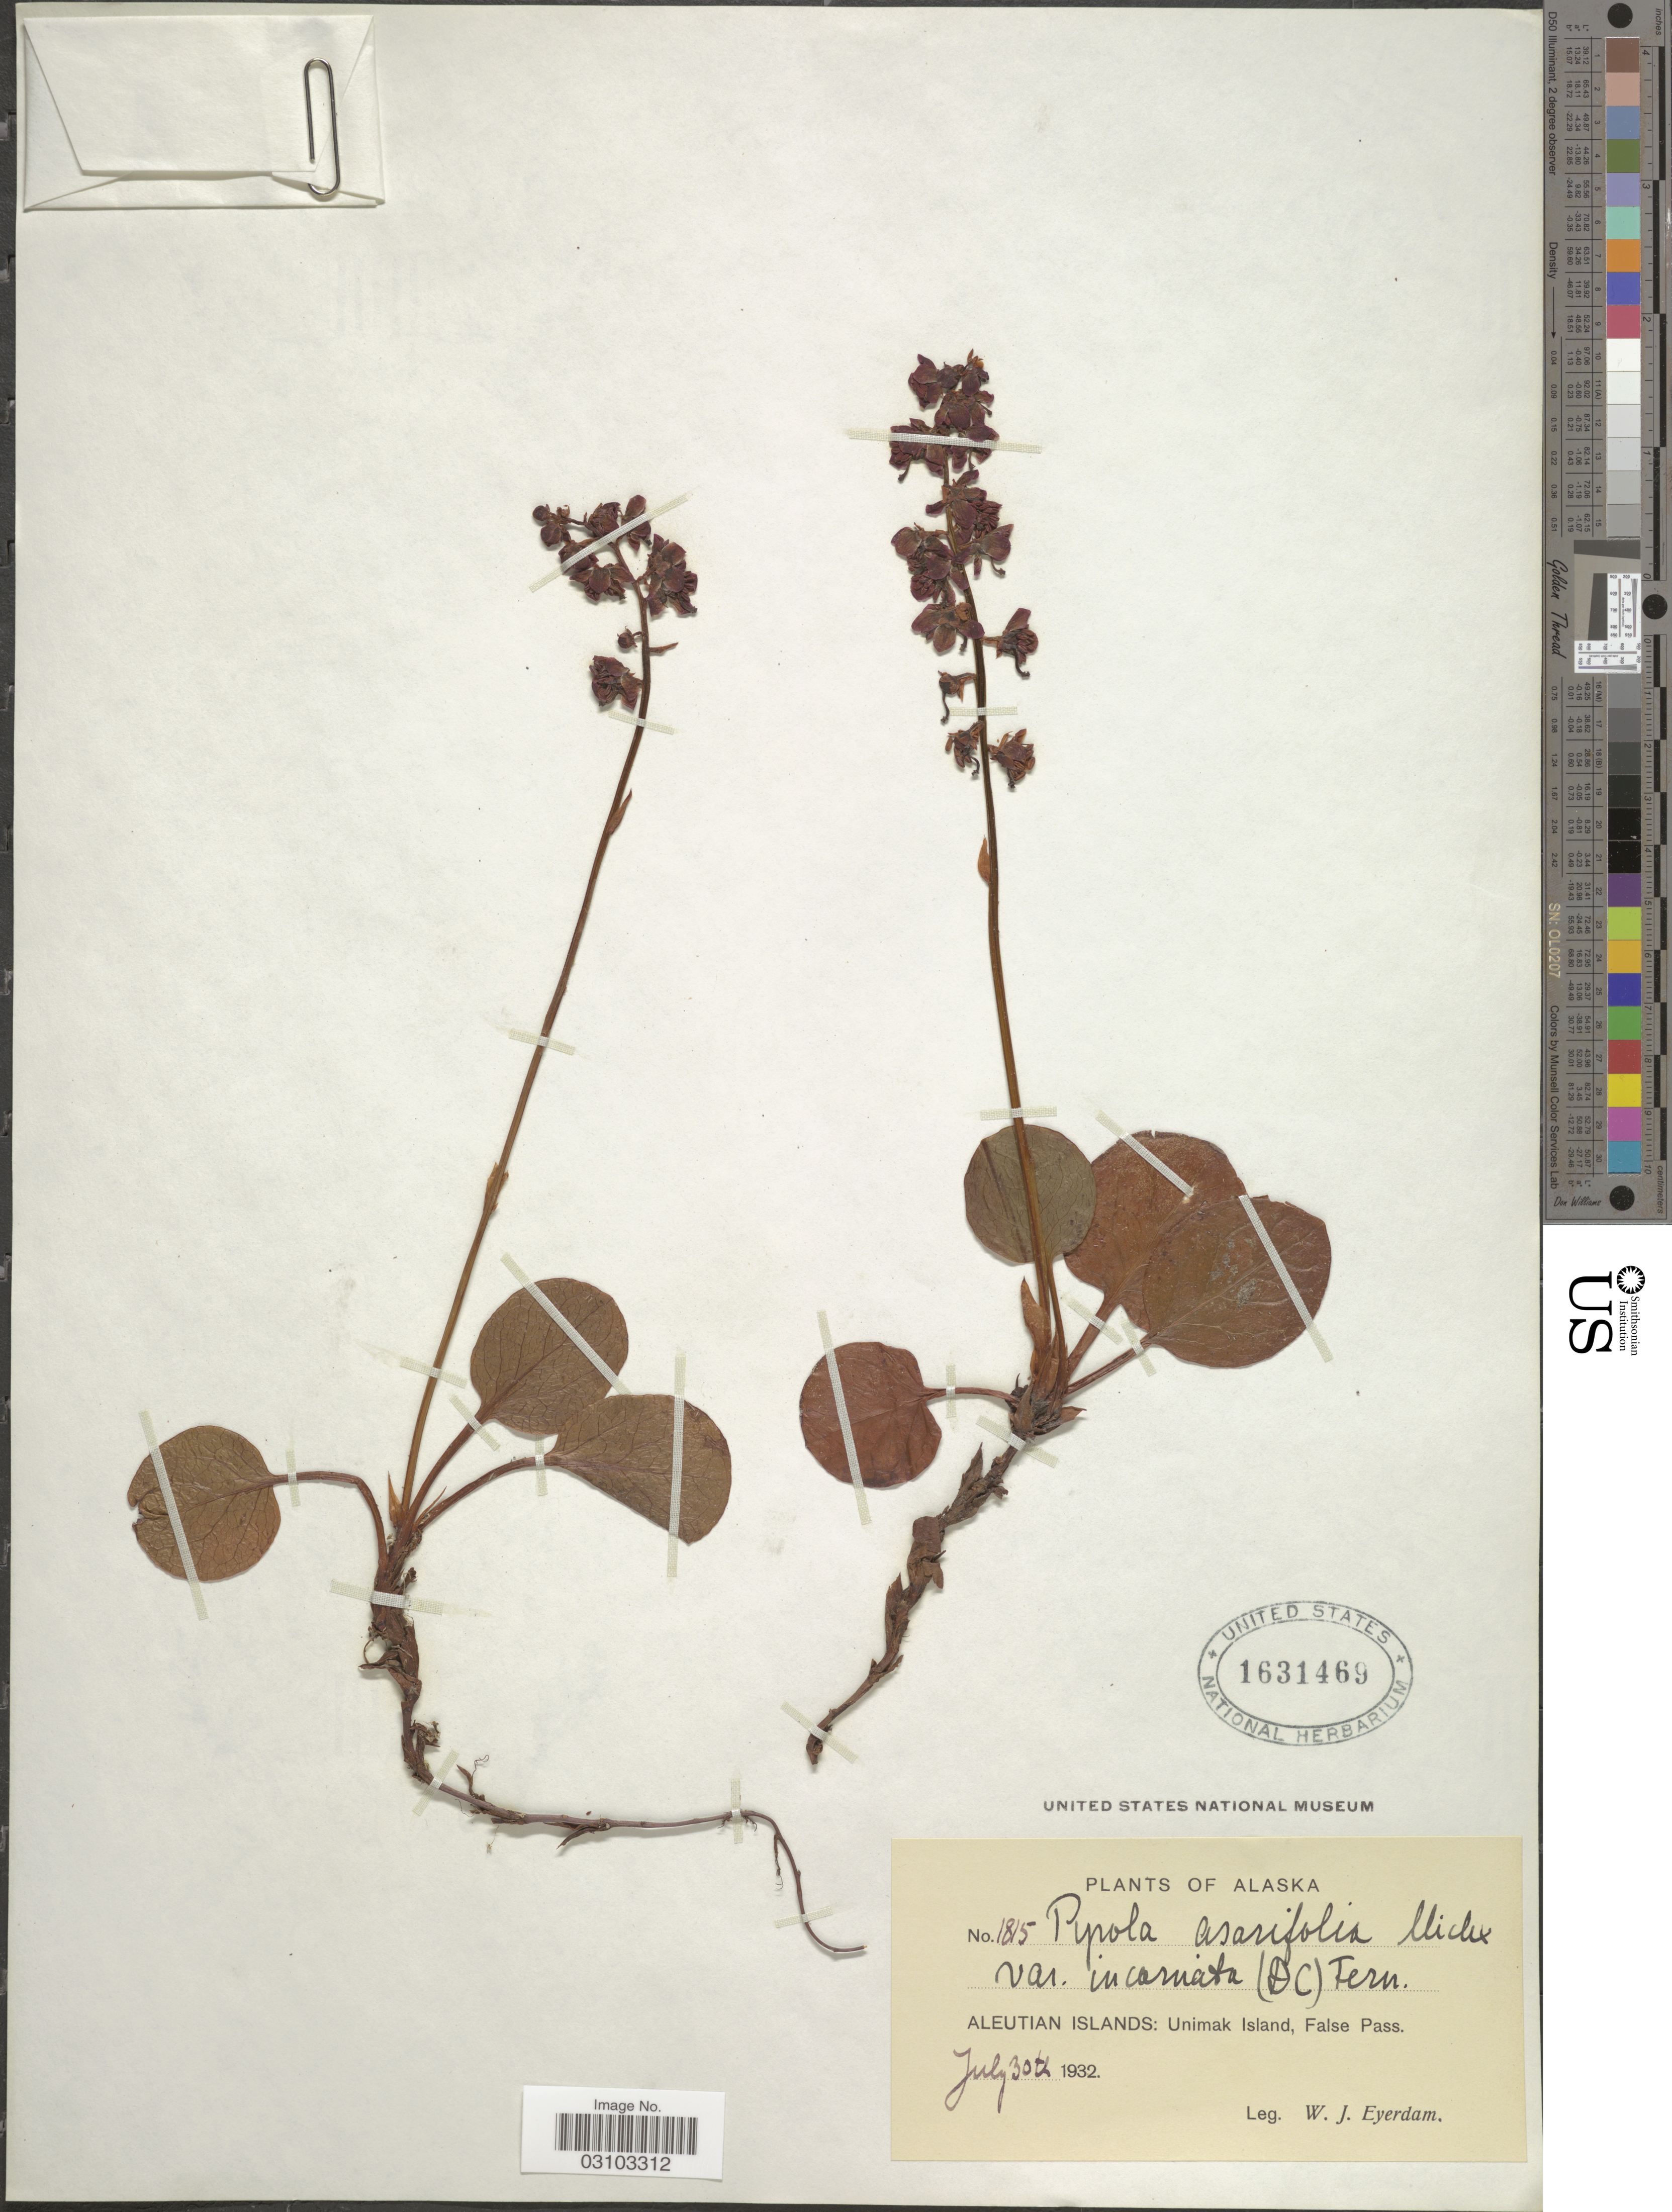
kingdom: Plantae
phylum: Tracheophyta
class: Magnoliopsida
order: Ericales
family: Ericaceae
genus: Pyrola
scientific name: Pyrola asarifolia subsp. incarnata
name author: (DC.) Haber & Hideki Takah.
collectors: W. J. Eyerdam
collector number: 1815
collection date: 1932-07-30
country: United States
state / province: Alaska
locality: Aleutian Islands: Unimak Island, False Pass.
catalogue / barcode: US 1631469